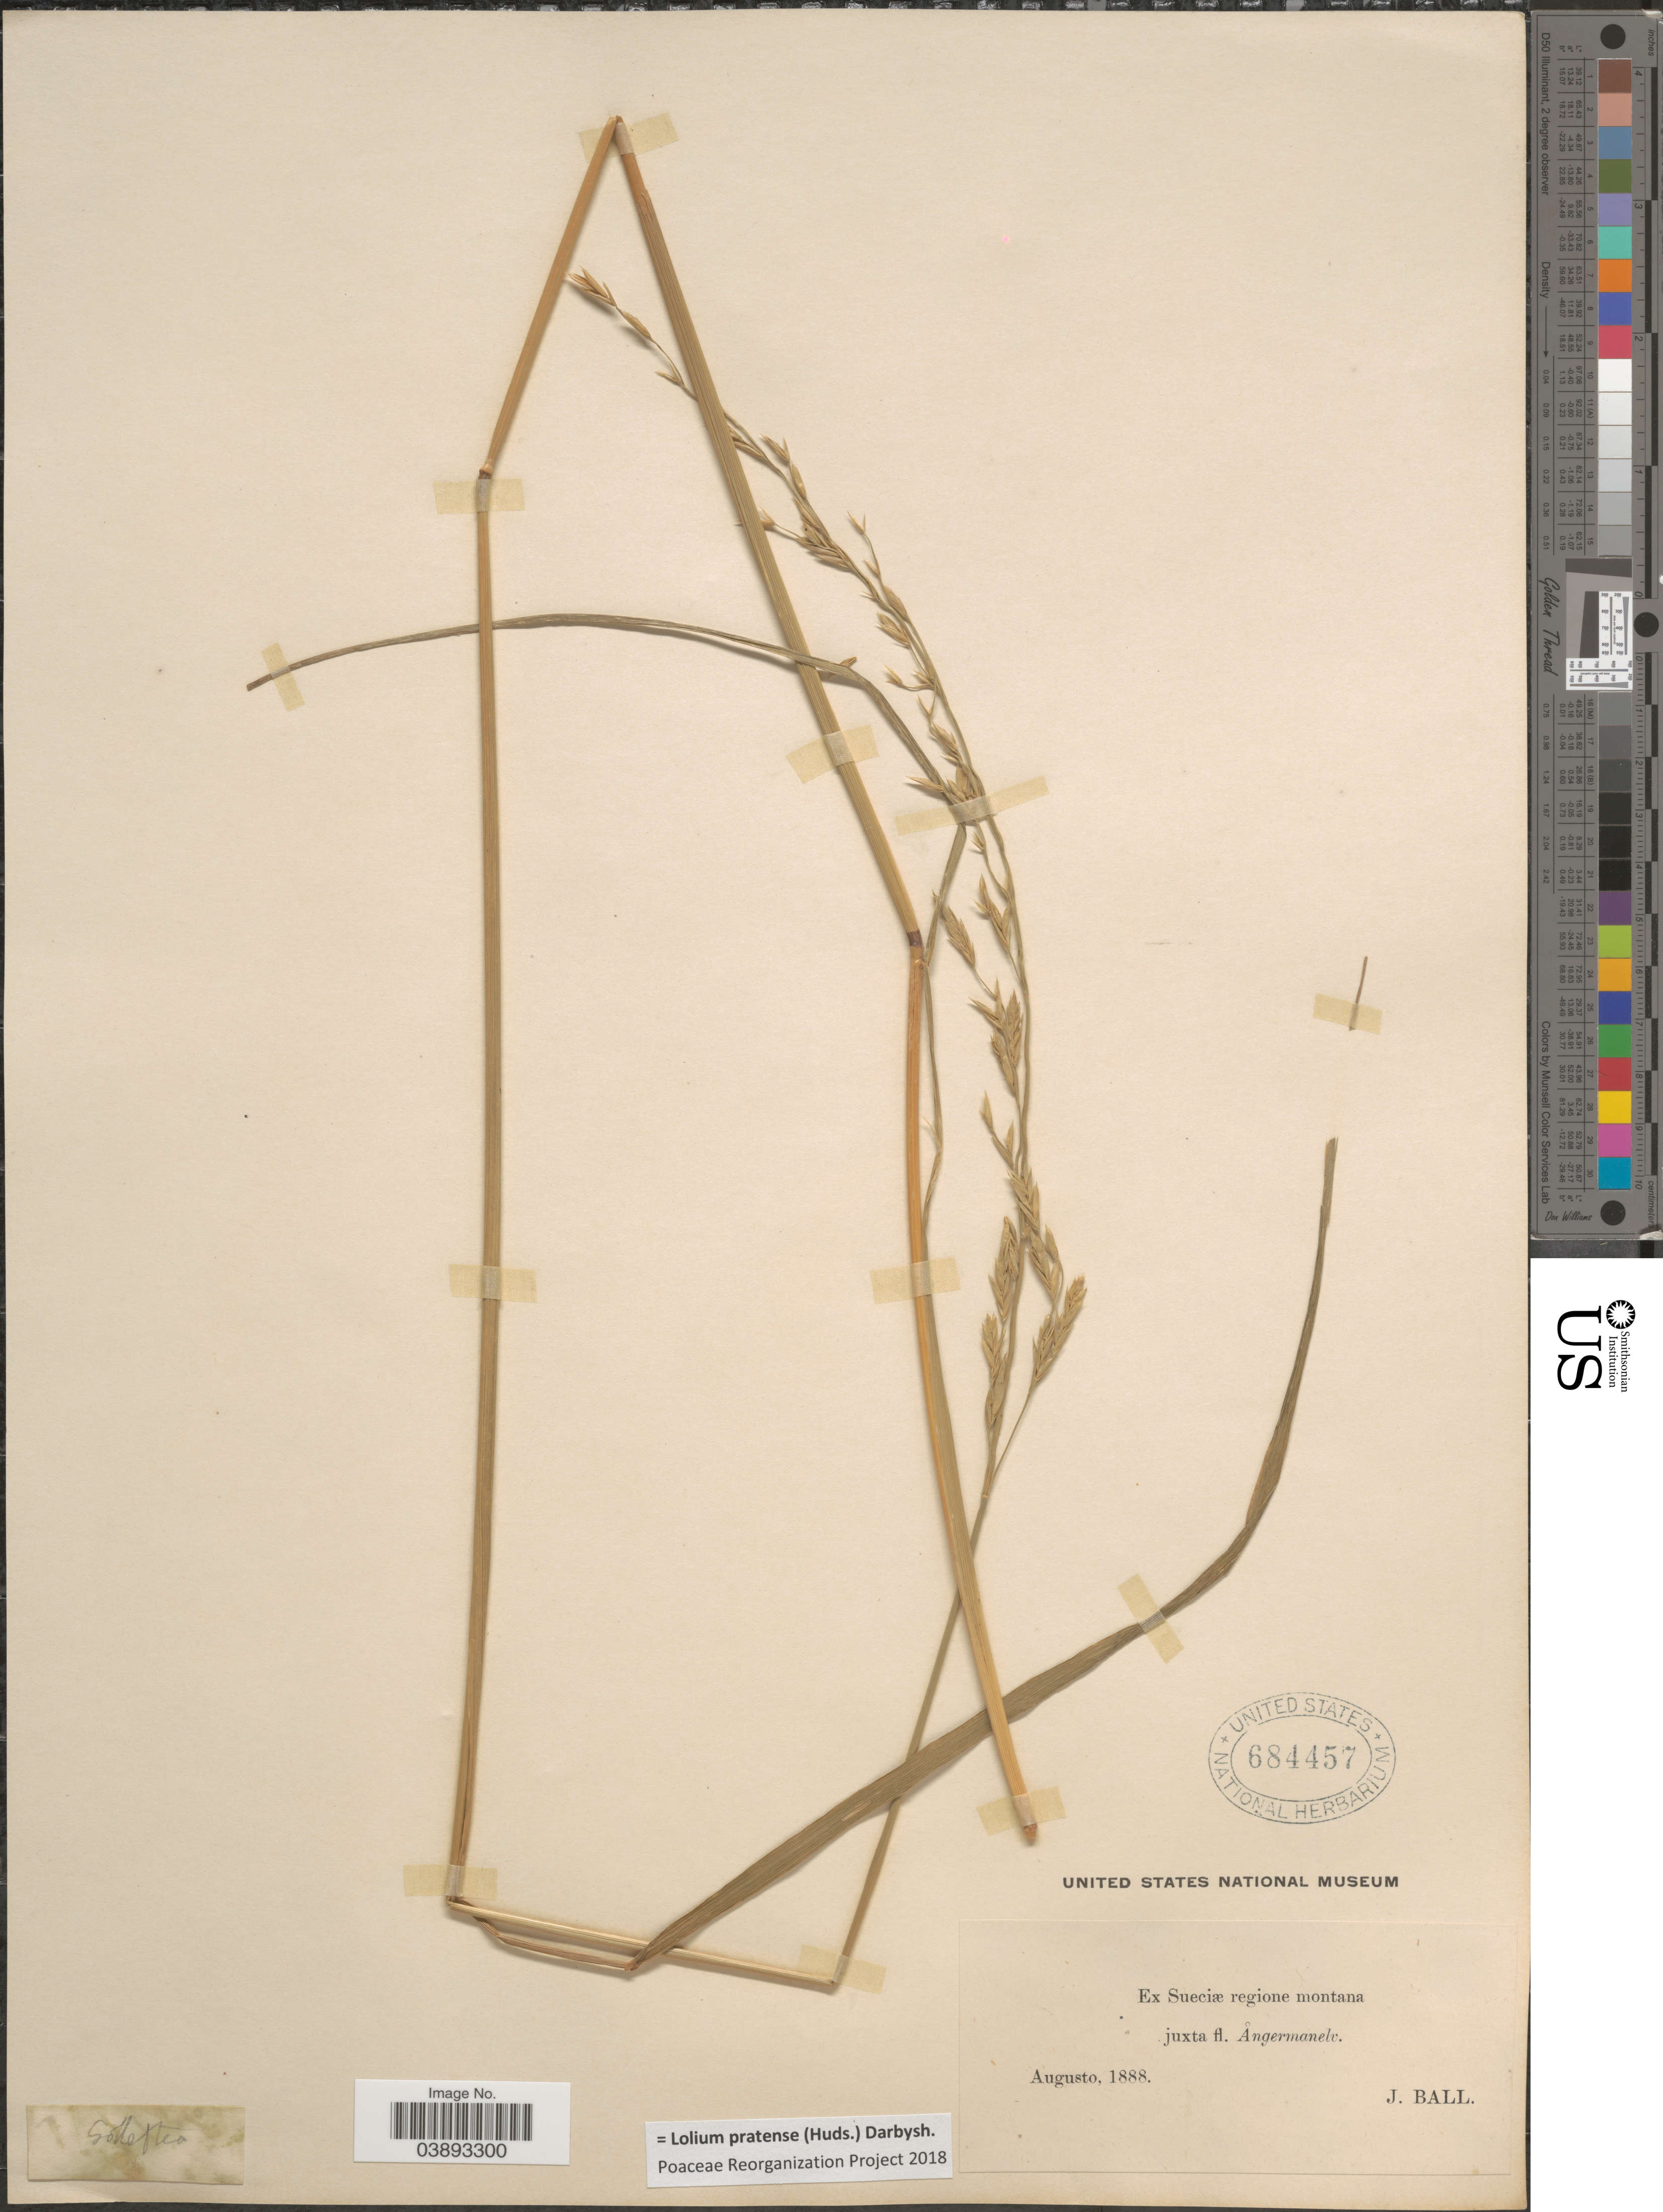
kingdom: Plantae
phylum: Tracheophyta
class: Liliopsida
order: Poales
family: Poaceae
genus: Lolium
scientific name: Lolium pratense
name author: (Huds.) Darbysh.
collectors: J. Ball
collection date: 1888-08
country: Sweden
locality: Ex Sueciæ regione montana juxta fl. Ångermanelv.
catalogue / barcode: US 684457